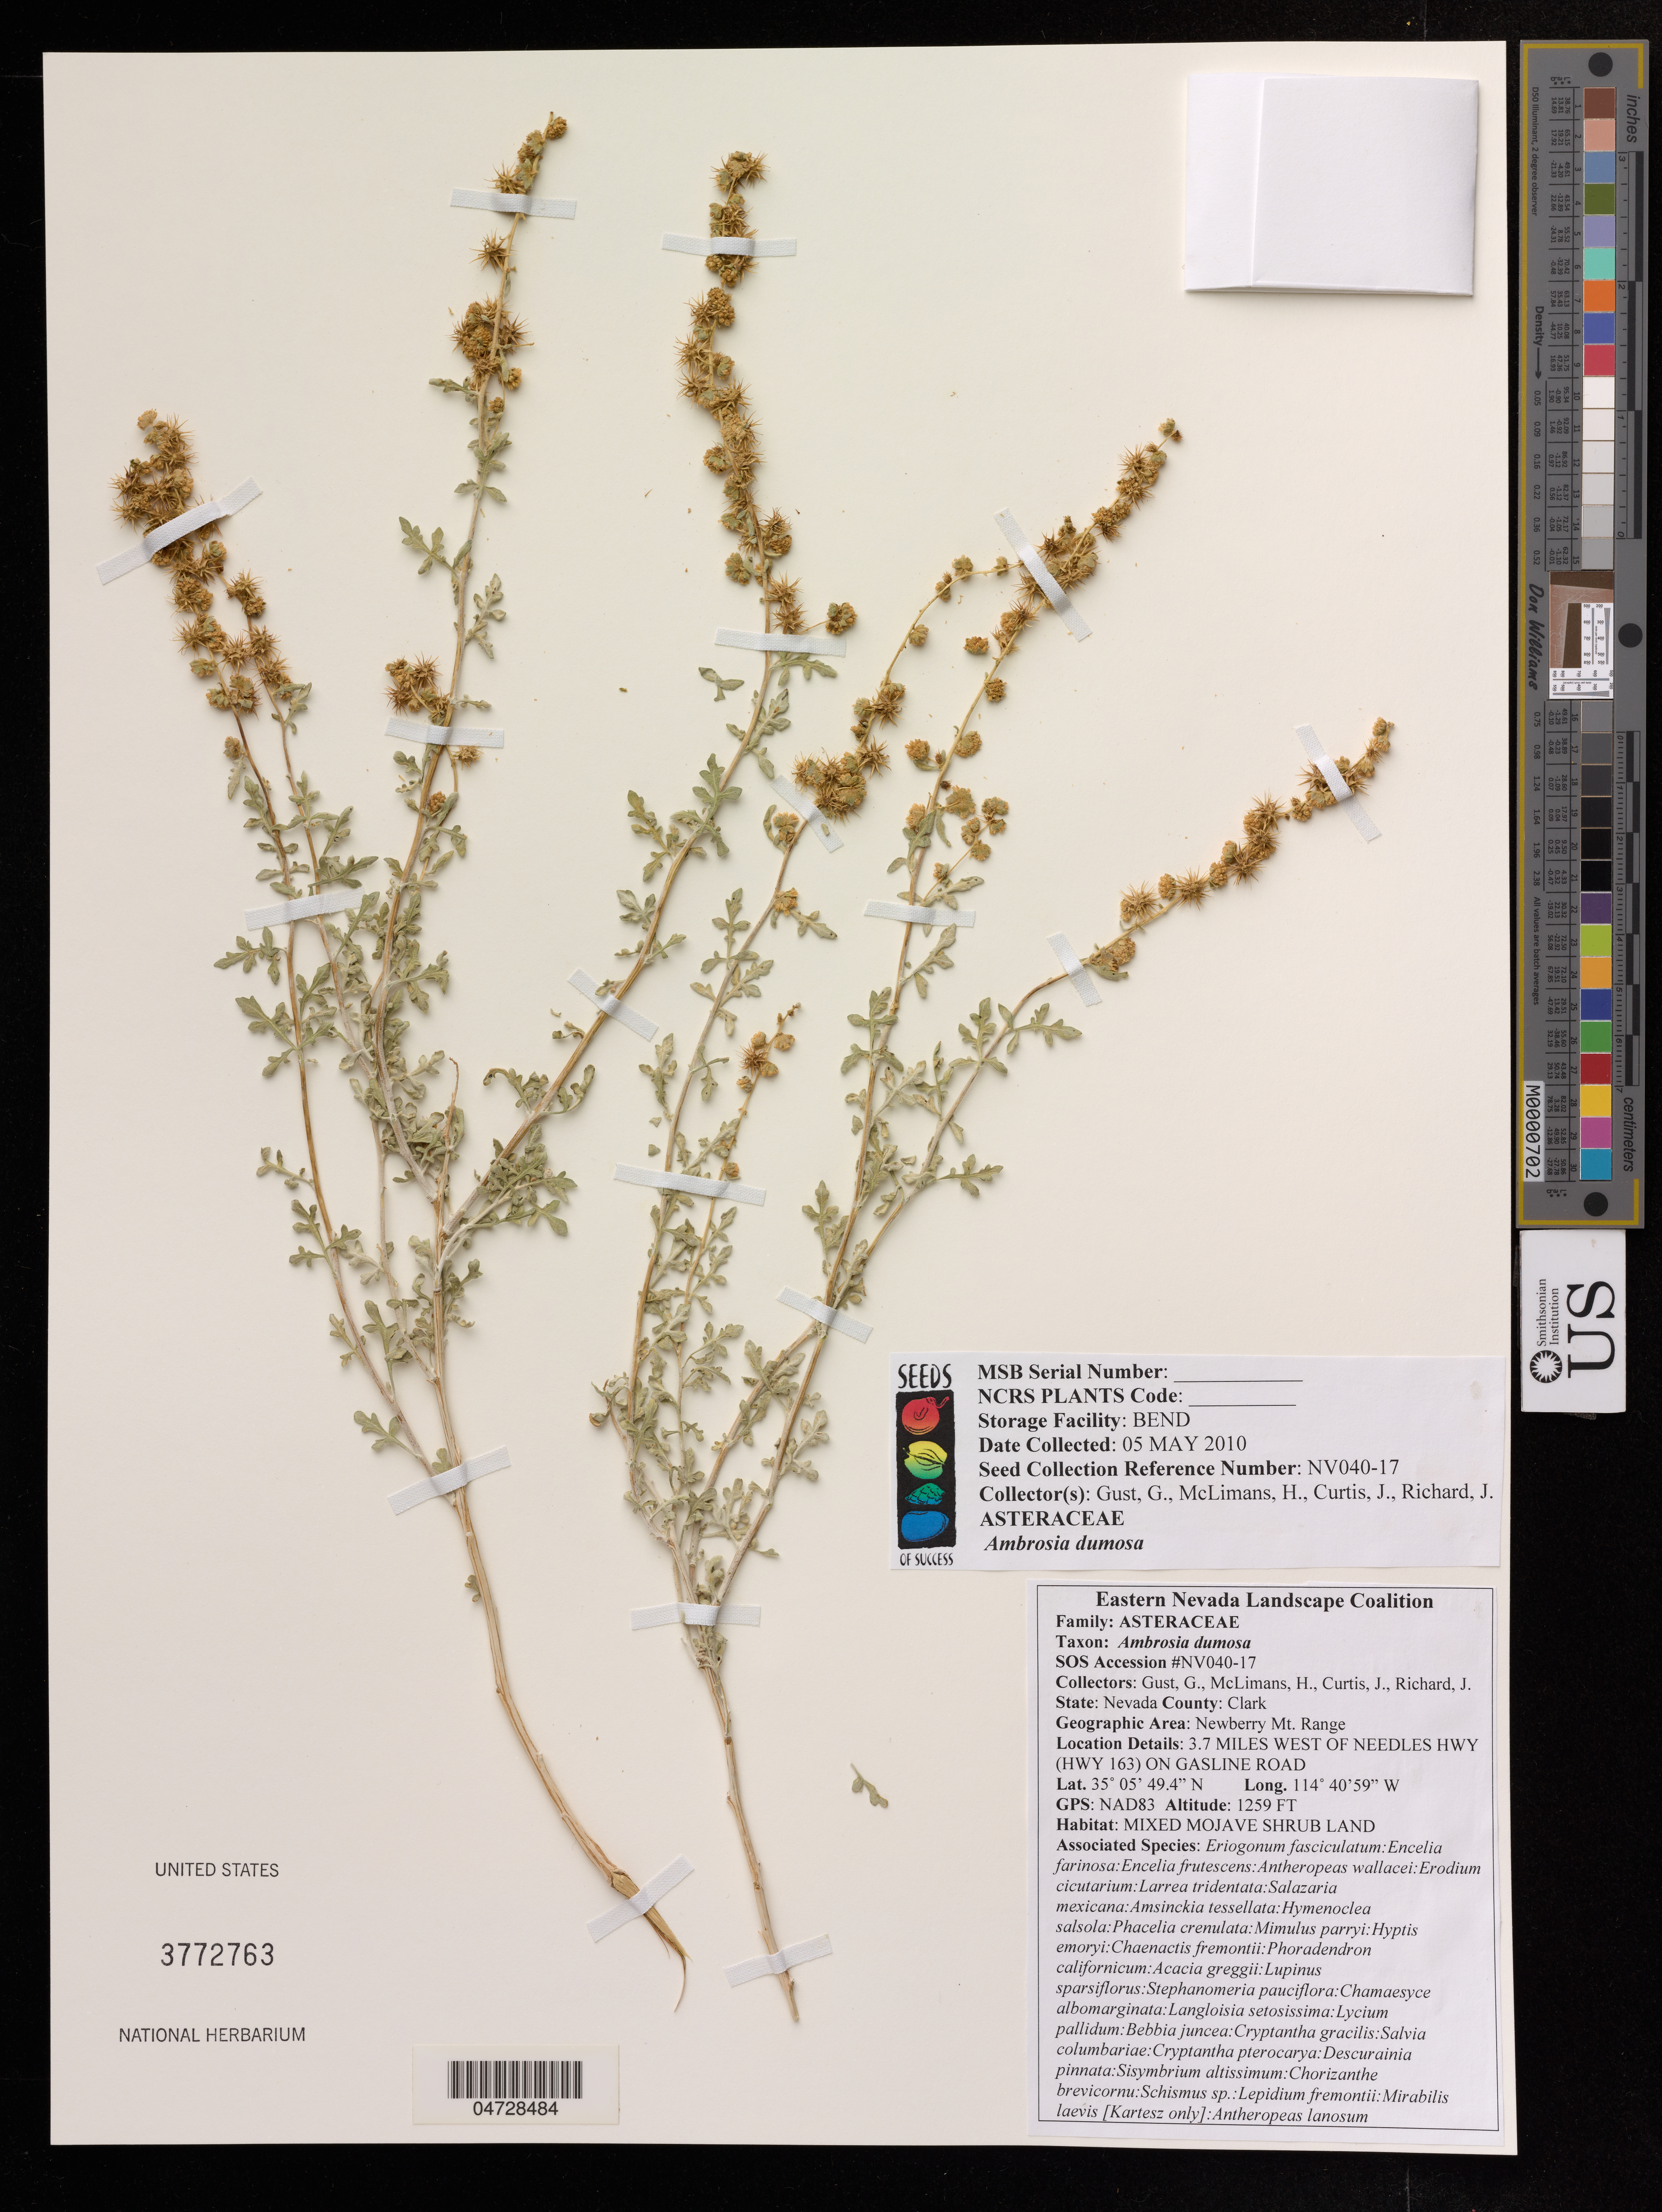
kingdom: Plantae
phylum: Tracheophyta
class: Magnoliopsida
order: Asterales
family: Asteraceae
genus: Ambrosia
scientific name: Ambrosia dumosa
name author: (A. Gray) W.W.Payne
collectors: G. Gust, H. McLimans, J. Curtis & J. Richard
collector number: NV040-17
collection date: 2010-05-05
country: United States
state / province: Nevada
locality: County: Clark. 3.7 Miles West of Needles Hwy (Hwy 163) on Gasline Road.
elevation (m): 384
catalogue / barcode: US 3772763